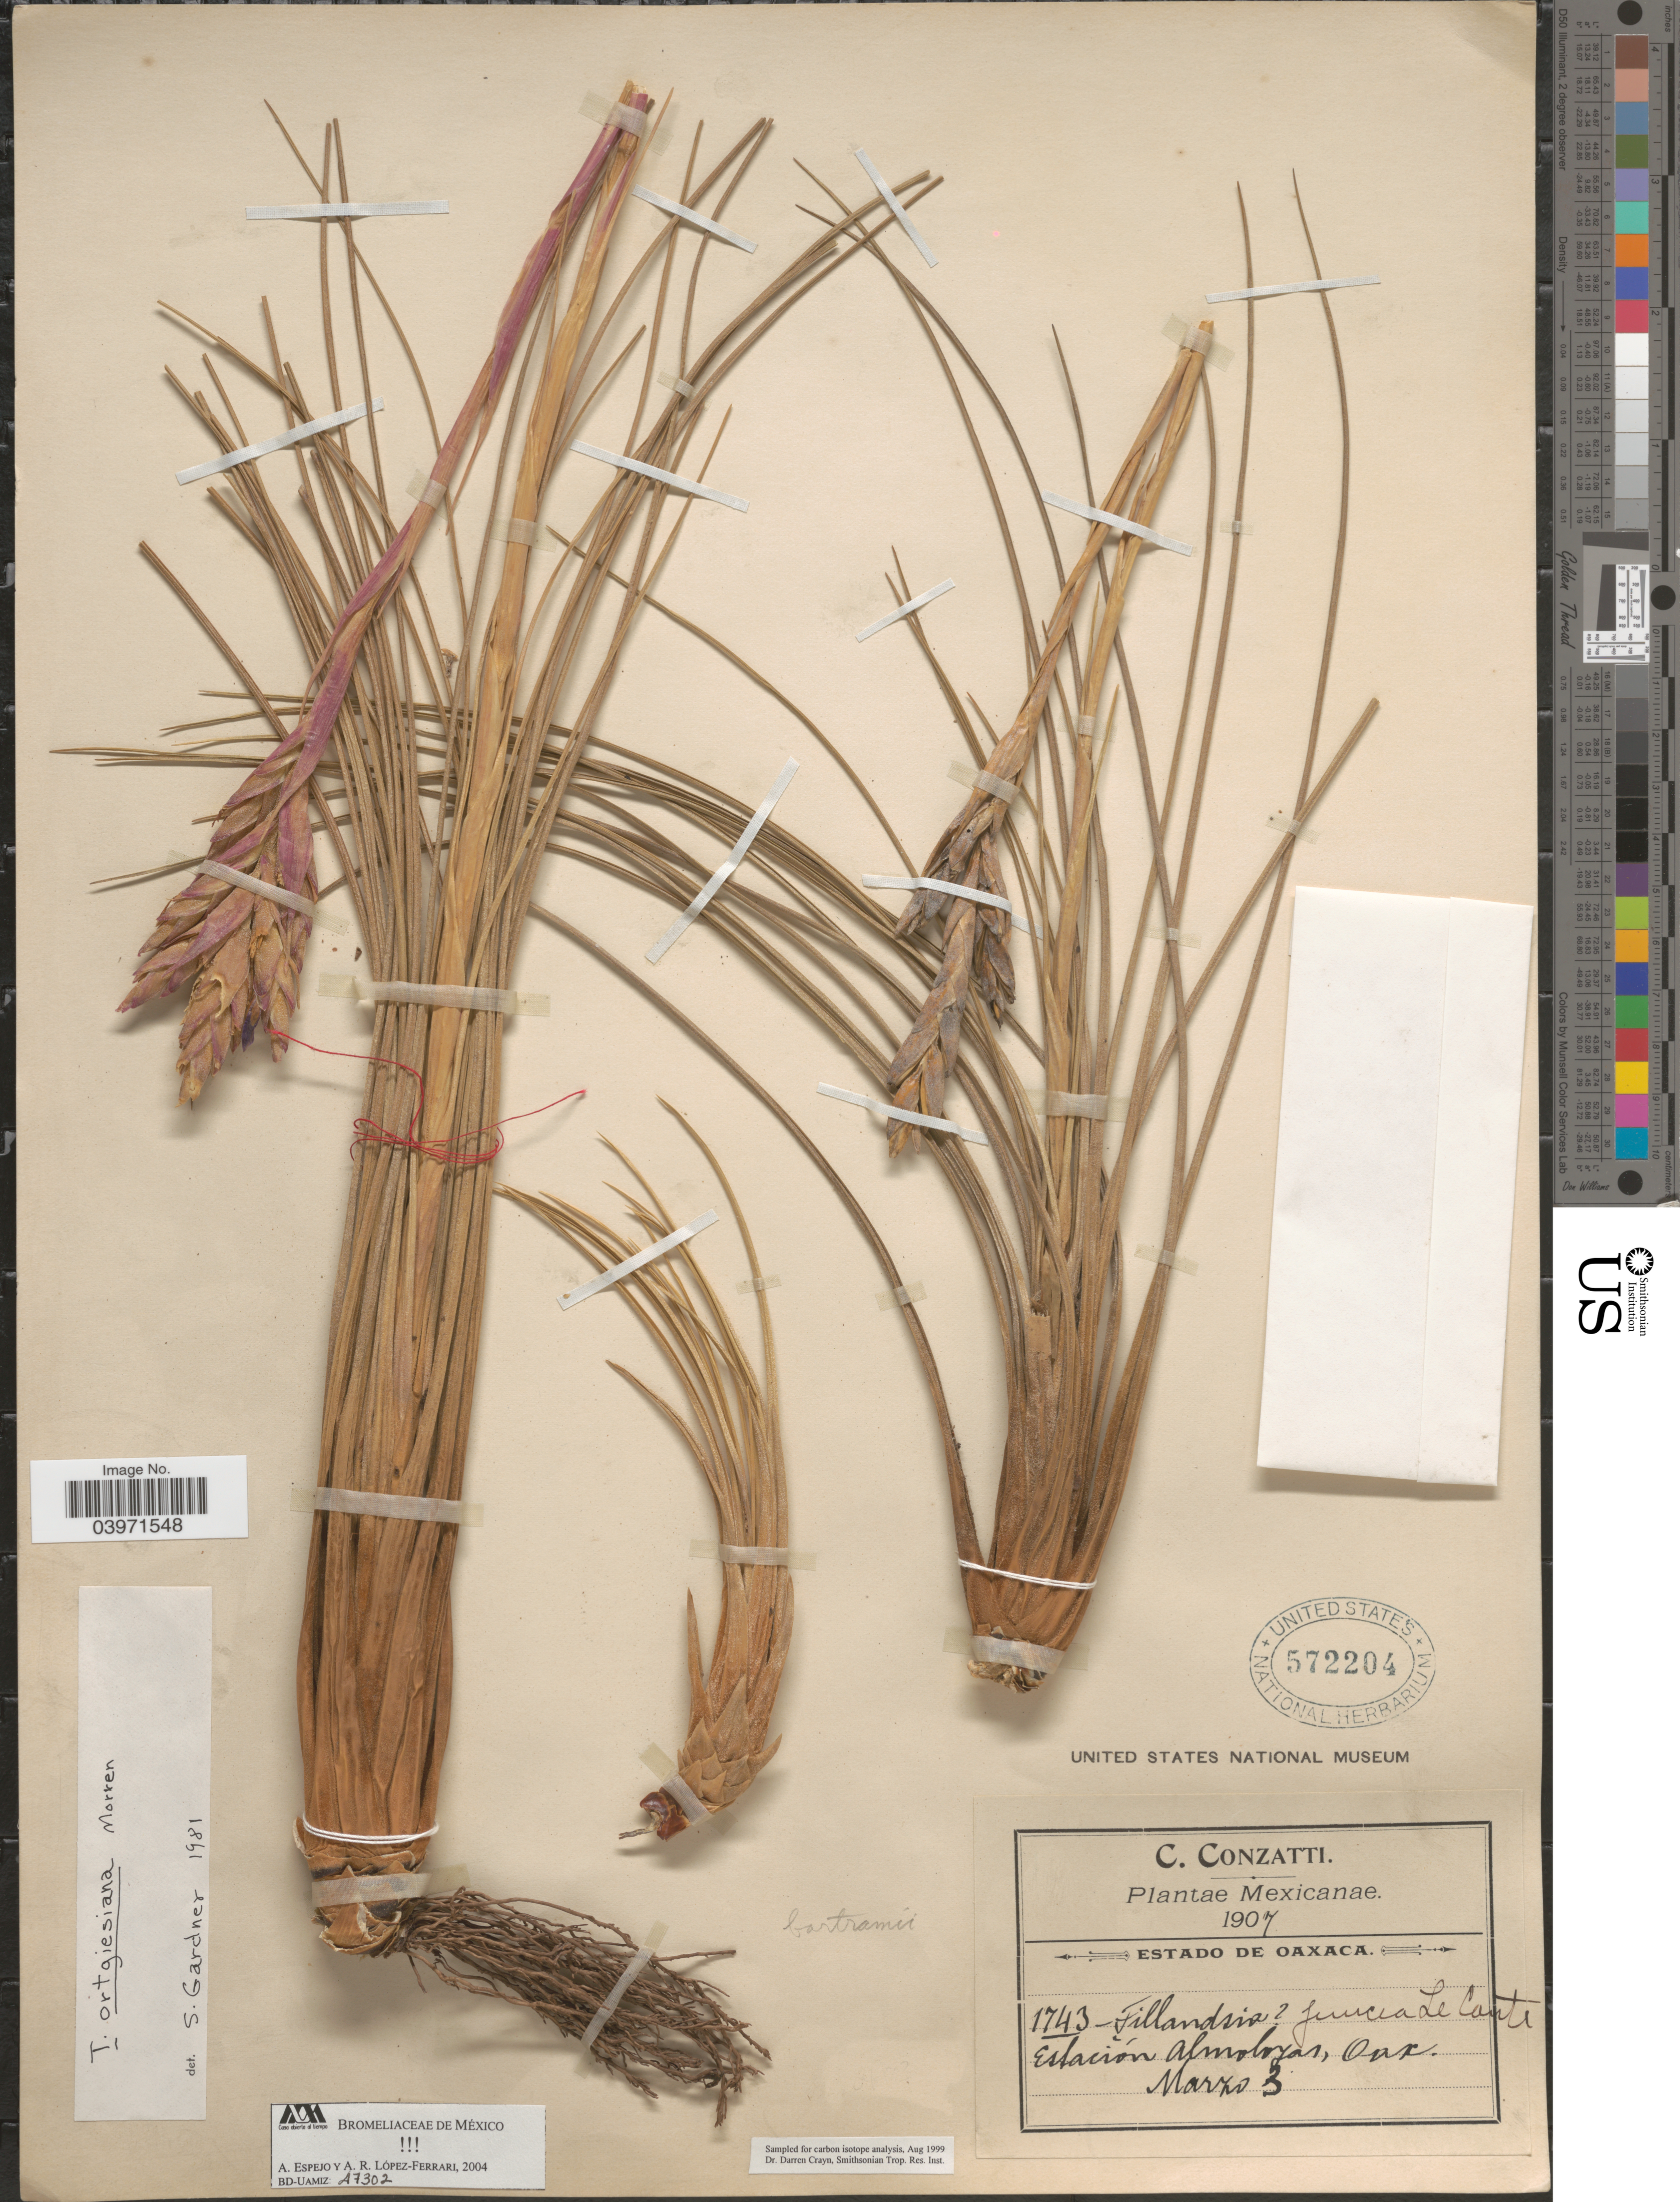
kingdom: Plantae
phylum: Tracheophyta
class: Liliopsida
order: Poales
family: Bromeliaceae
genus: Tillandsia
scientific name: Tillandsia ortgiesiana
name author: É. Morren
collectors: C. Conzatti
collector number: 1743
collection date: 1907-03-03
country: Mexico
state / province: Oaxaca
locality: Estación Almoloyas.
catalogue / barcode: US 572204